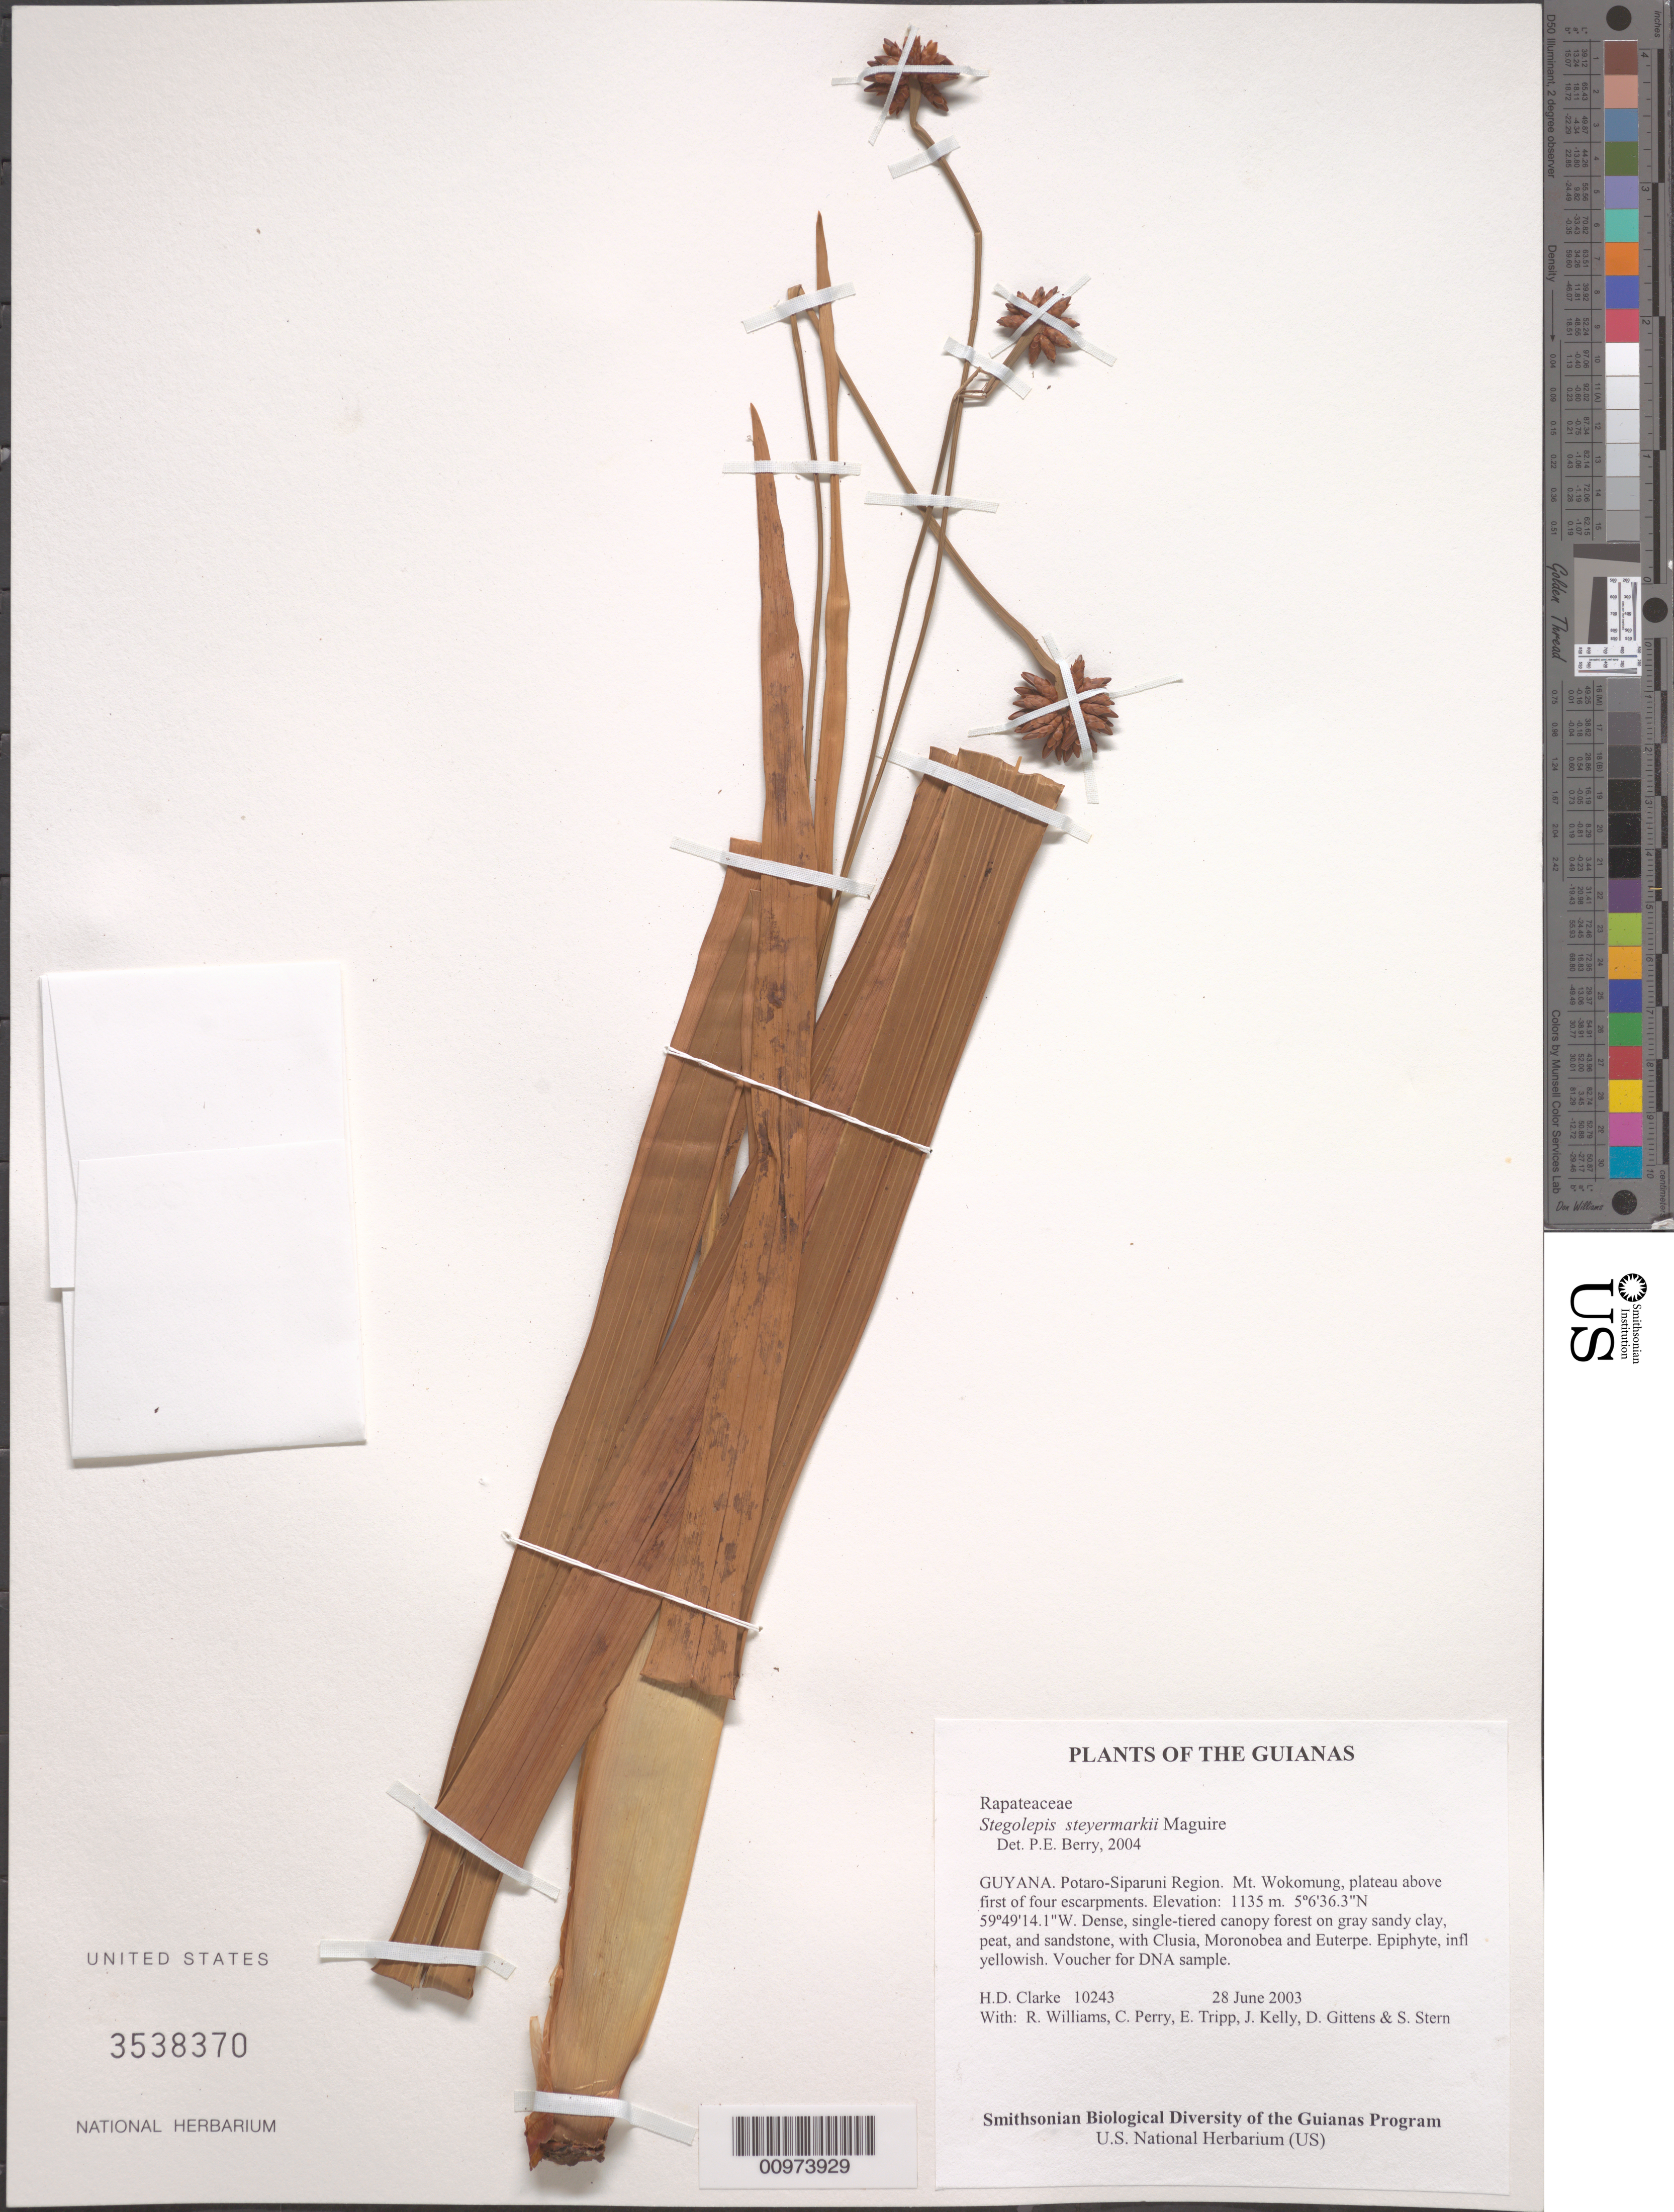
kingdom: Plantae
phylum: Tracheophyta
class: Liliopsida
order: Poales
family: Rapateaceae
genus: Stegolepis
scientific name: Stegolepis steyermarkii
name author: Maguire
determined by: Berry, P. E., (WIS), University of Wisconsin - Madison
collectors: H. D. Clarke, R. Williams, C. Perry, E. Tripp, J. Kelly, D. Gittens & S. R. Stern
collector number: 10243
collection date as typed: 28 June 2003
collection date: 2003-06-28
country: Guyana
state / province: Potaro-Siparuni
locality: Mt. Wokomung, plateau above first of four escarpments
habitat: Dense, single-tiered canopy forest on gray sandy clay, peat, and sandstone, with Clusia, Moronobea and Euterpe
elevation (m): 1135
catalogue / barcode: US 3538370